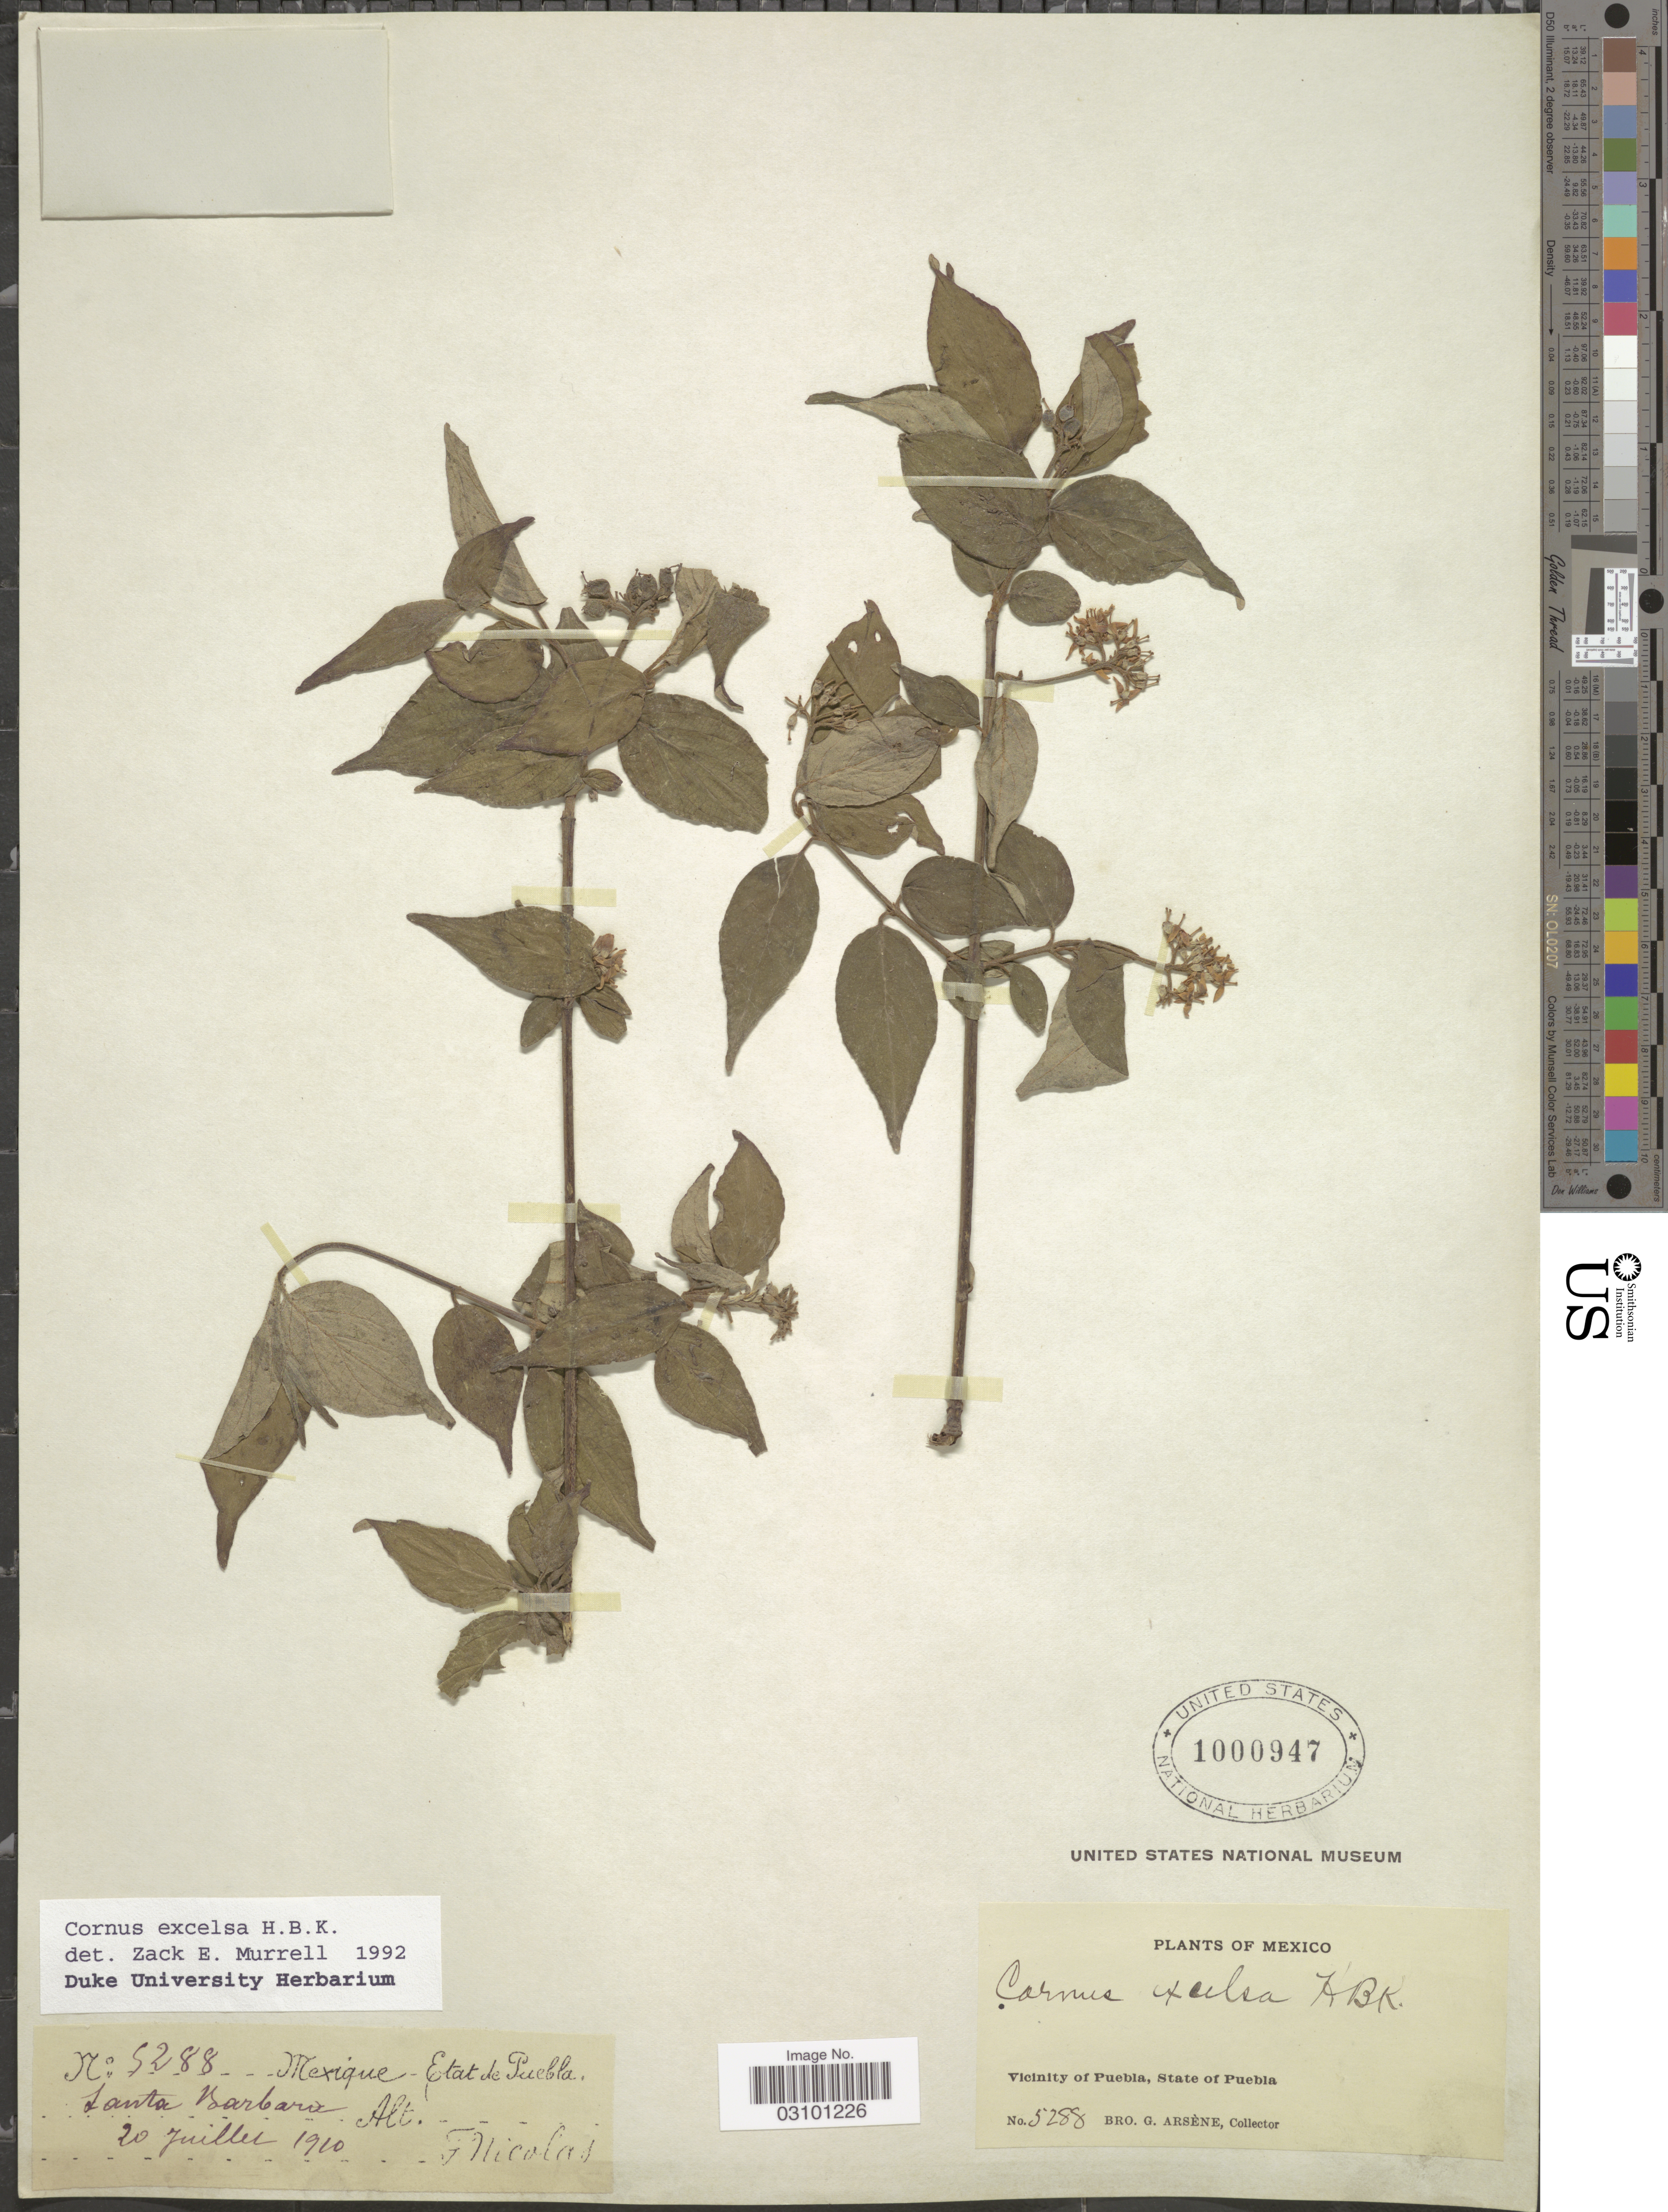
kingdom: Plantae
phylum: Tracheophyta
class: Magnoliopsida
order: Cornales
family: Cornaceae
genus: Cornus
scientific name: Cornus excelsa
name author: Kunth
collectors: Bro. G. Arsène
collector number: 5288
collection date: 1910-07-20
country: Mexico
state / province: Puebla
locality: Santa Barbara. Vicinity of Puebla.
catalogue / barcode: US 1000947